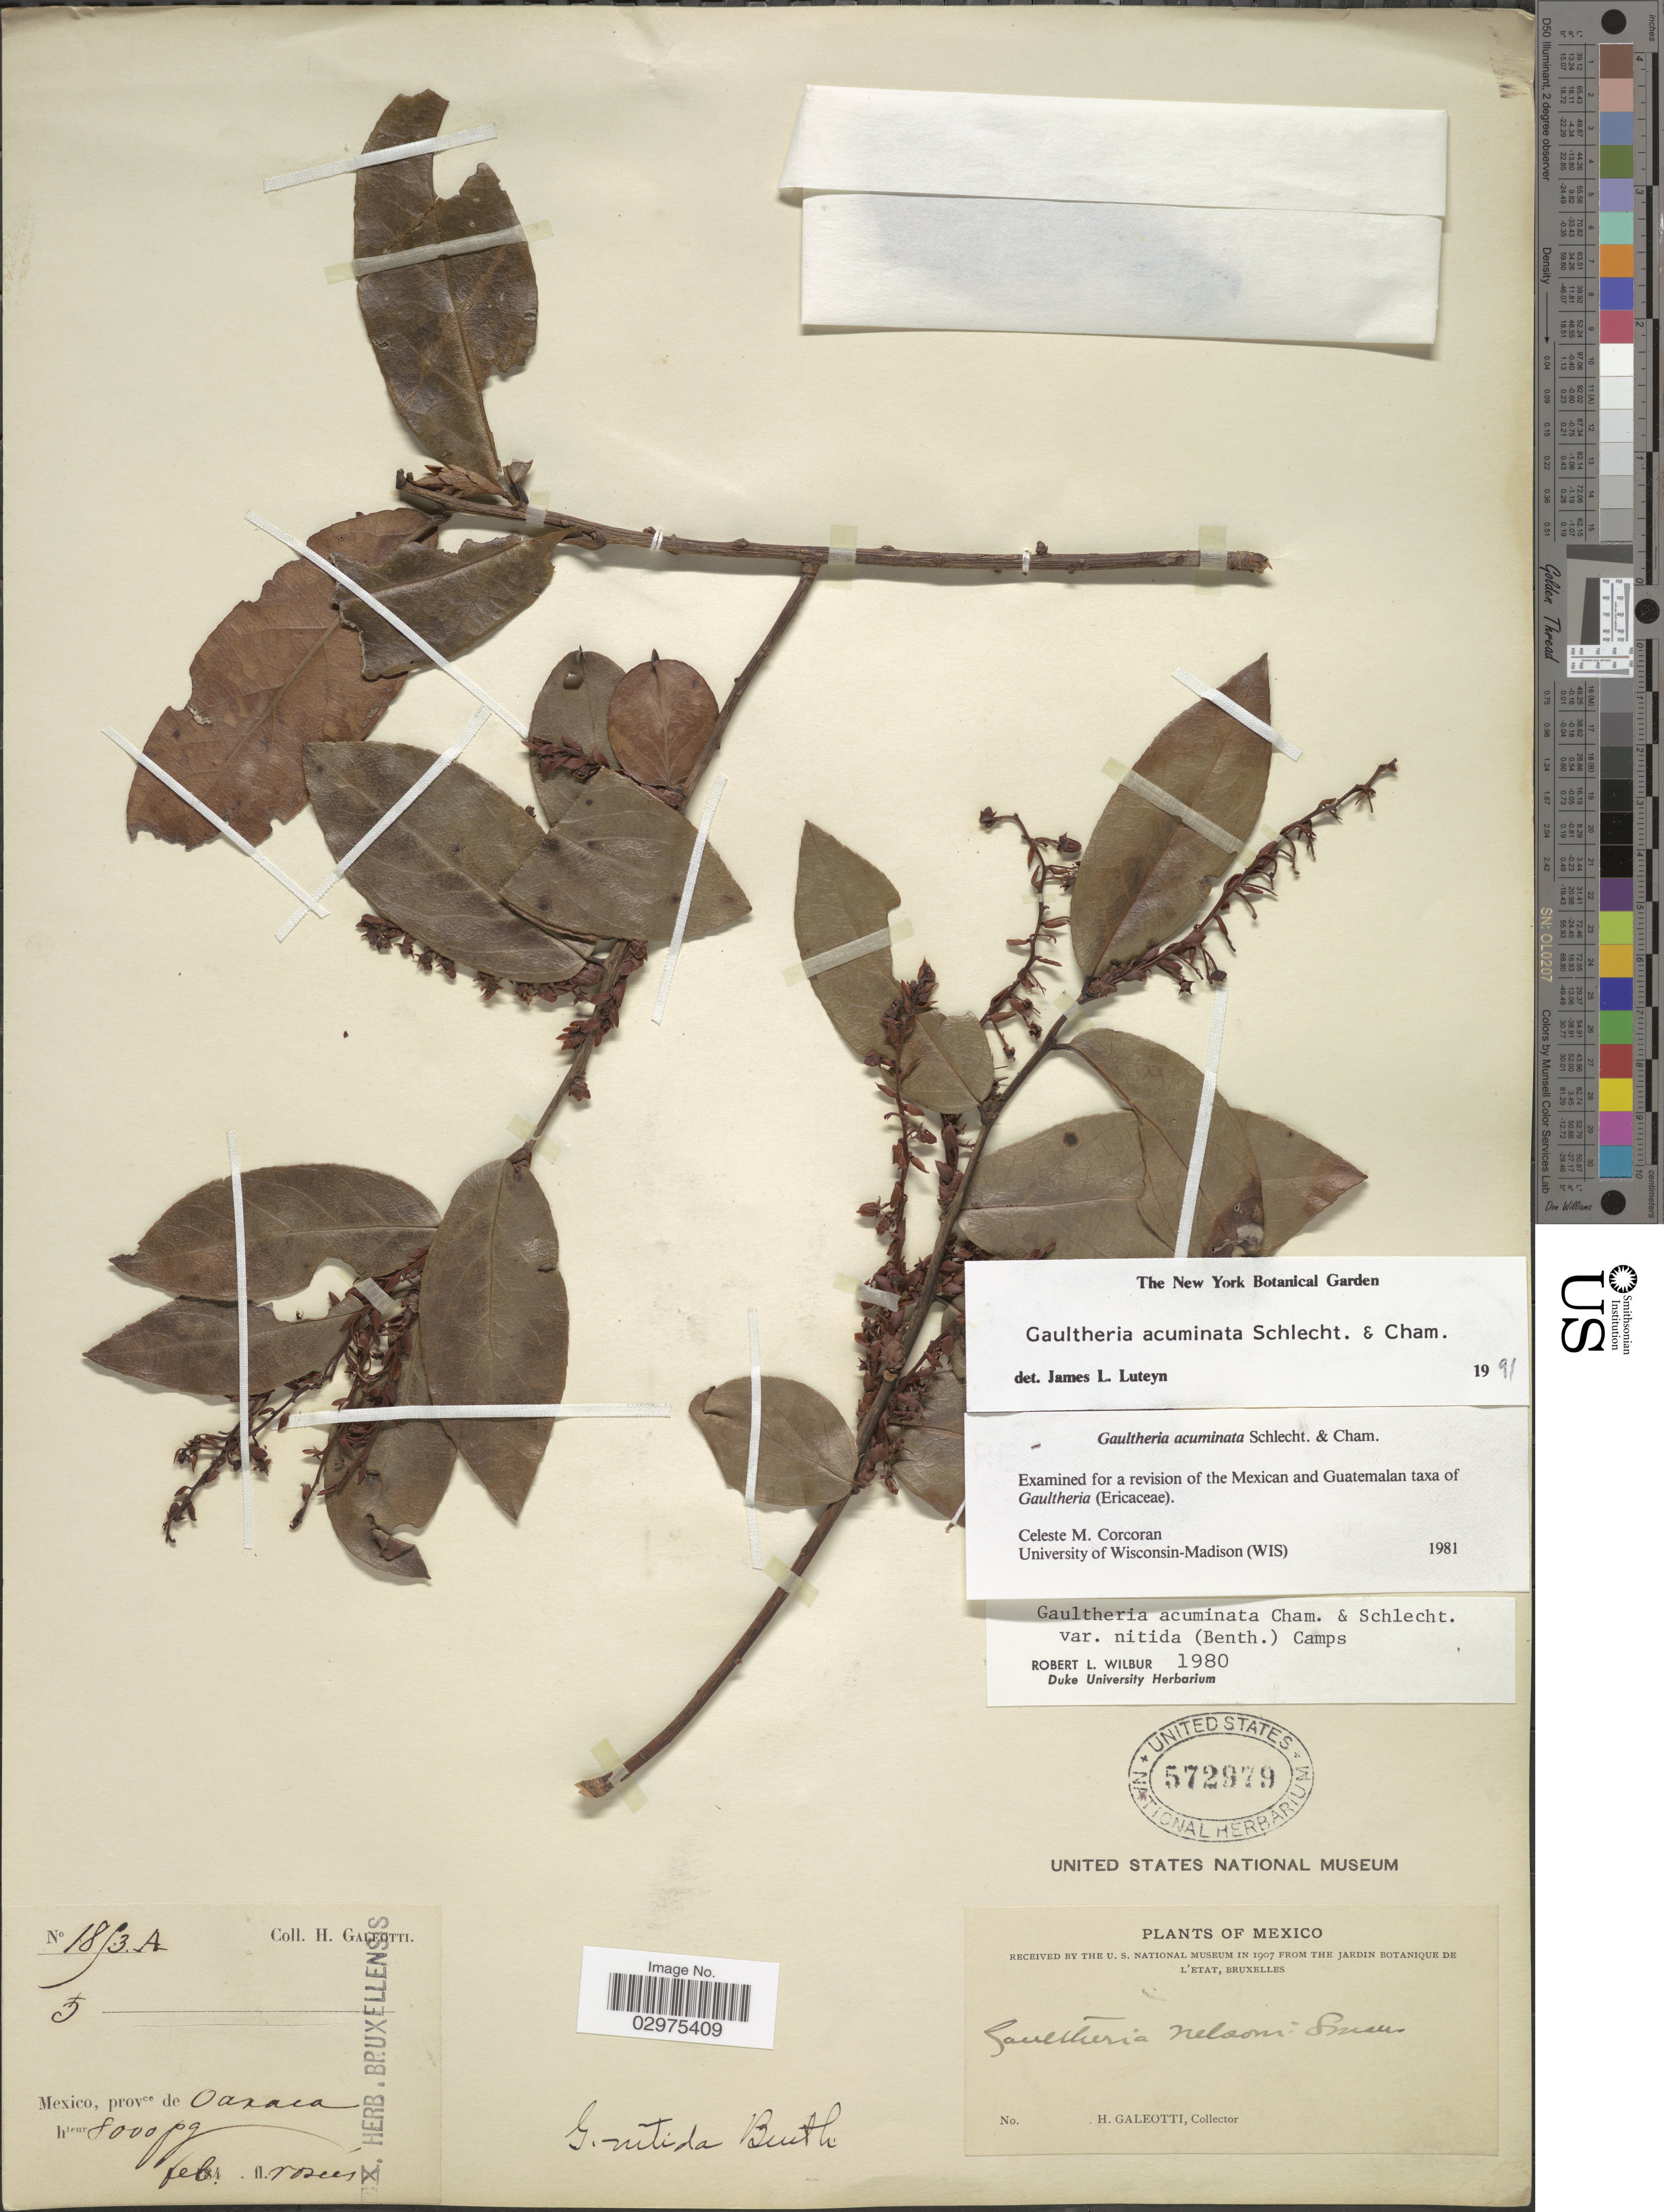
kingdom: Plantae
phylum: Tracheophyta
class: Magnoliopsida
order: Ericales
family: Ericaceae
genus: Gaultheria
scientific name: Gaultheria acuminata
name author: Schltdl. & Cham.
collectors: H. G. Galeotti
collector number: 1853A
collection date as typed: feb. 184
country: Mexico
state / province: Oaxaca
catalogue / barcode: US 572979